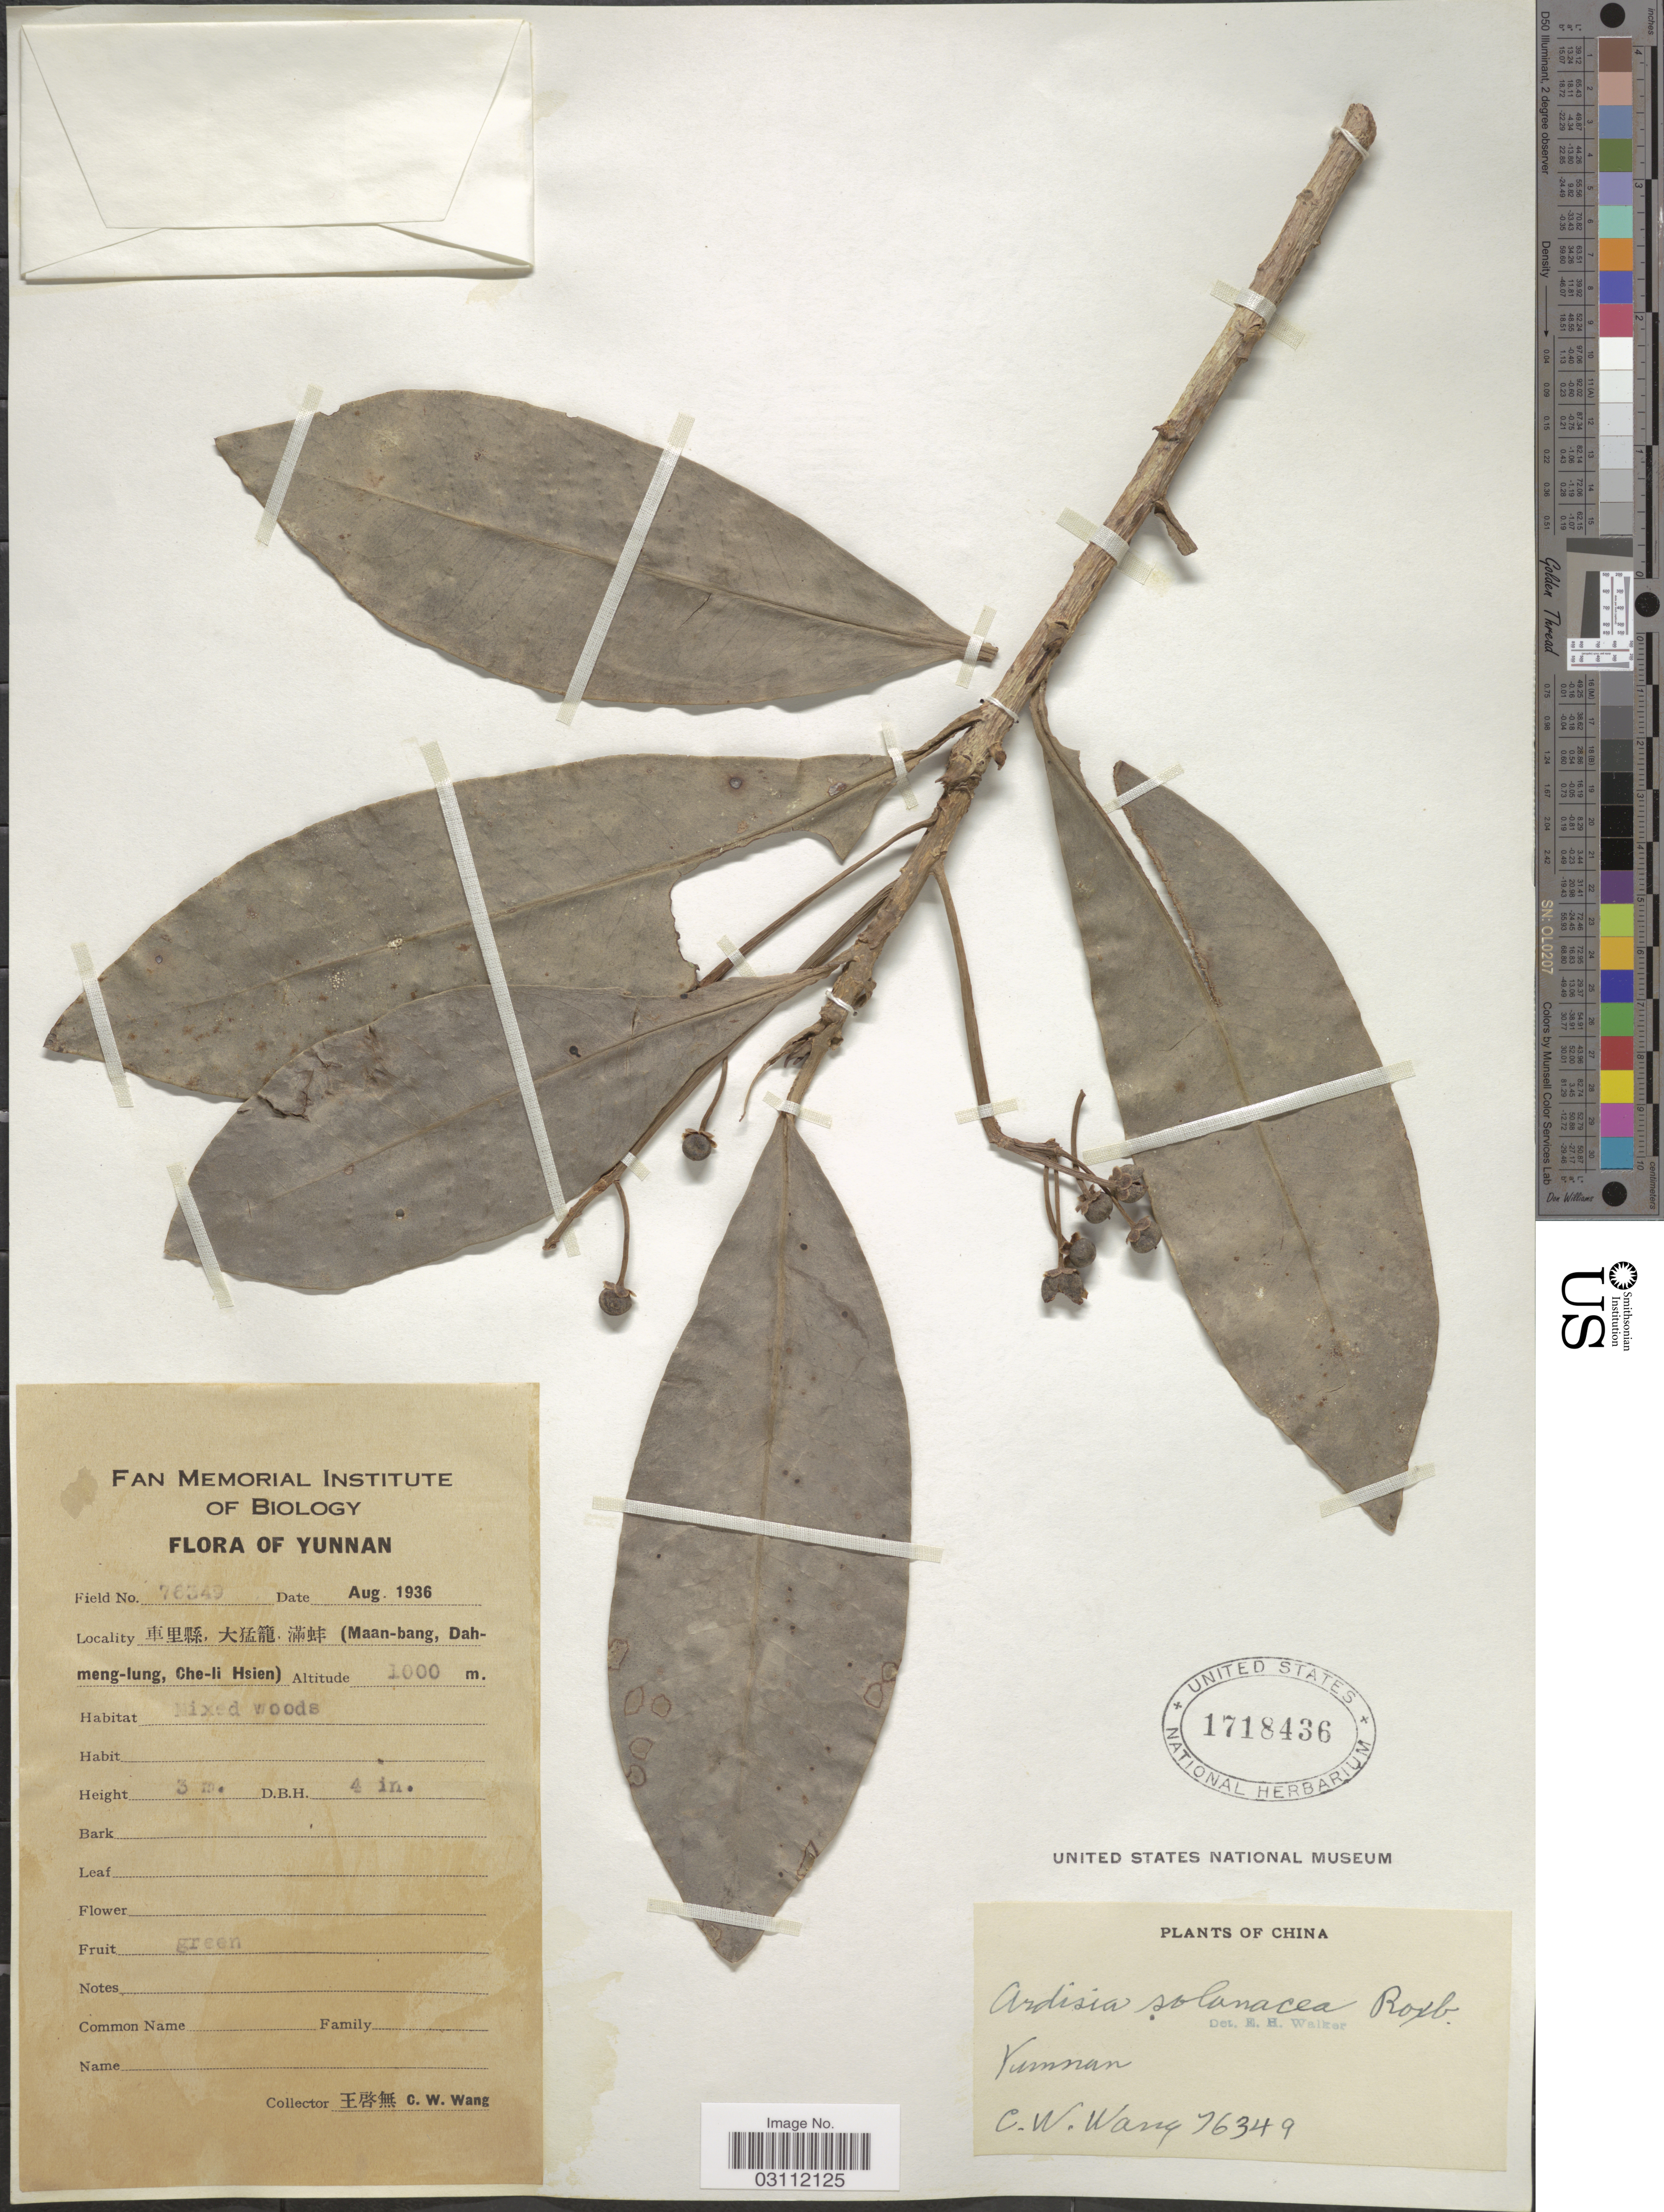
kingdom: Plantae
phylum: Tracheophyta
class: Magnoliopsida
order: Ericales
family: Primulaceae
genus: Ardisia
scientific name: Ardisia solanacea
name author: Roxb.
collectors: C. W. Wang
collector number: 76349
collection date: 1936-08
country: China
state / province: Yunnan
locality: Yunnan, (Maan-bang, Dahmeng-lung, Che-li Hsien).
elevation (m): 1000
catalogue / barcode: US 1718436